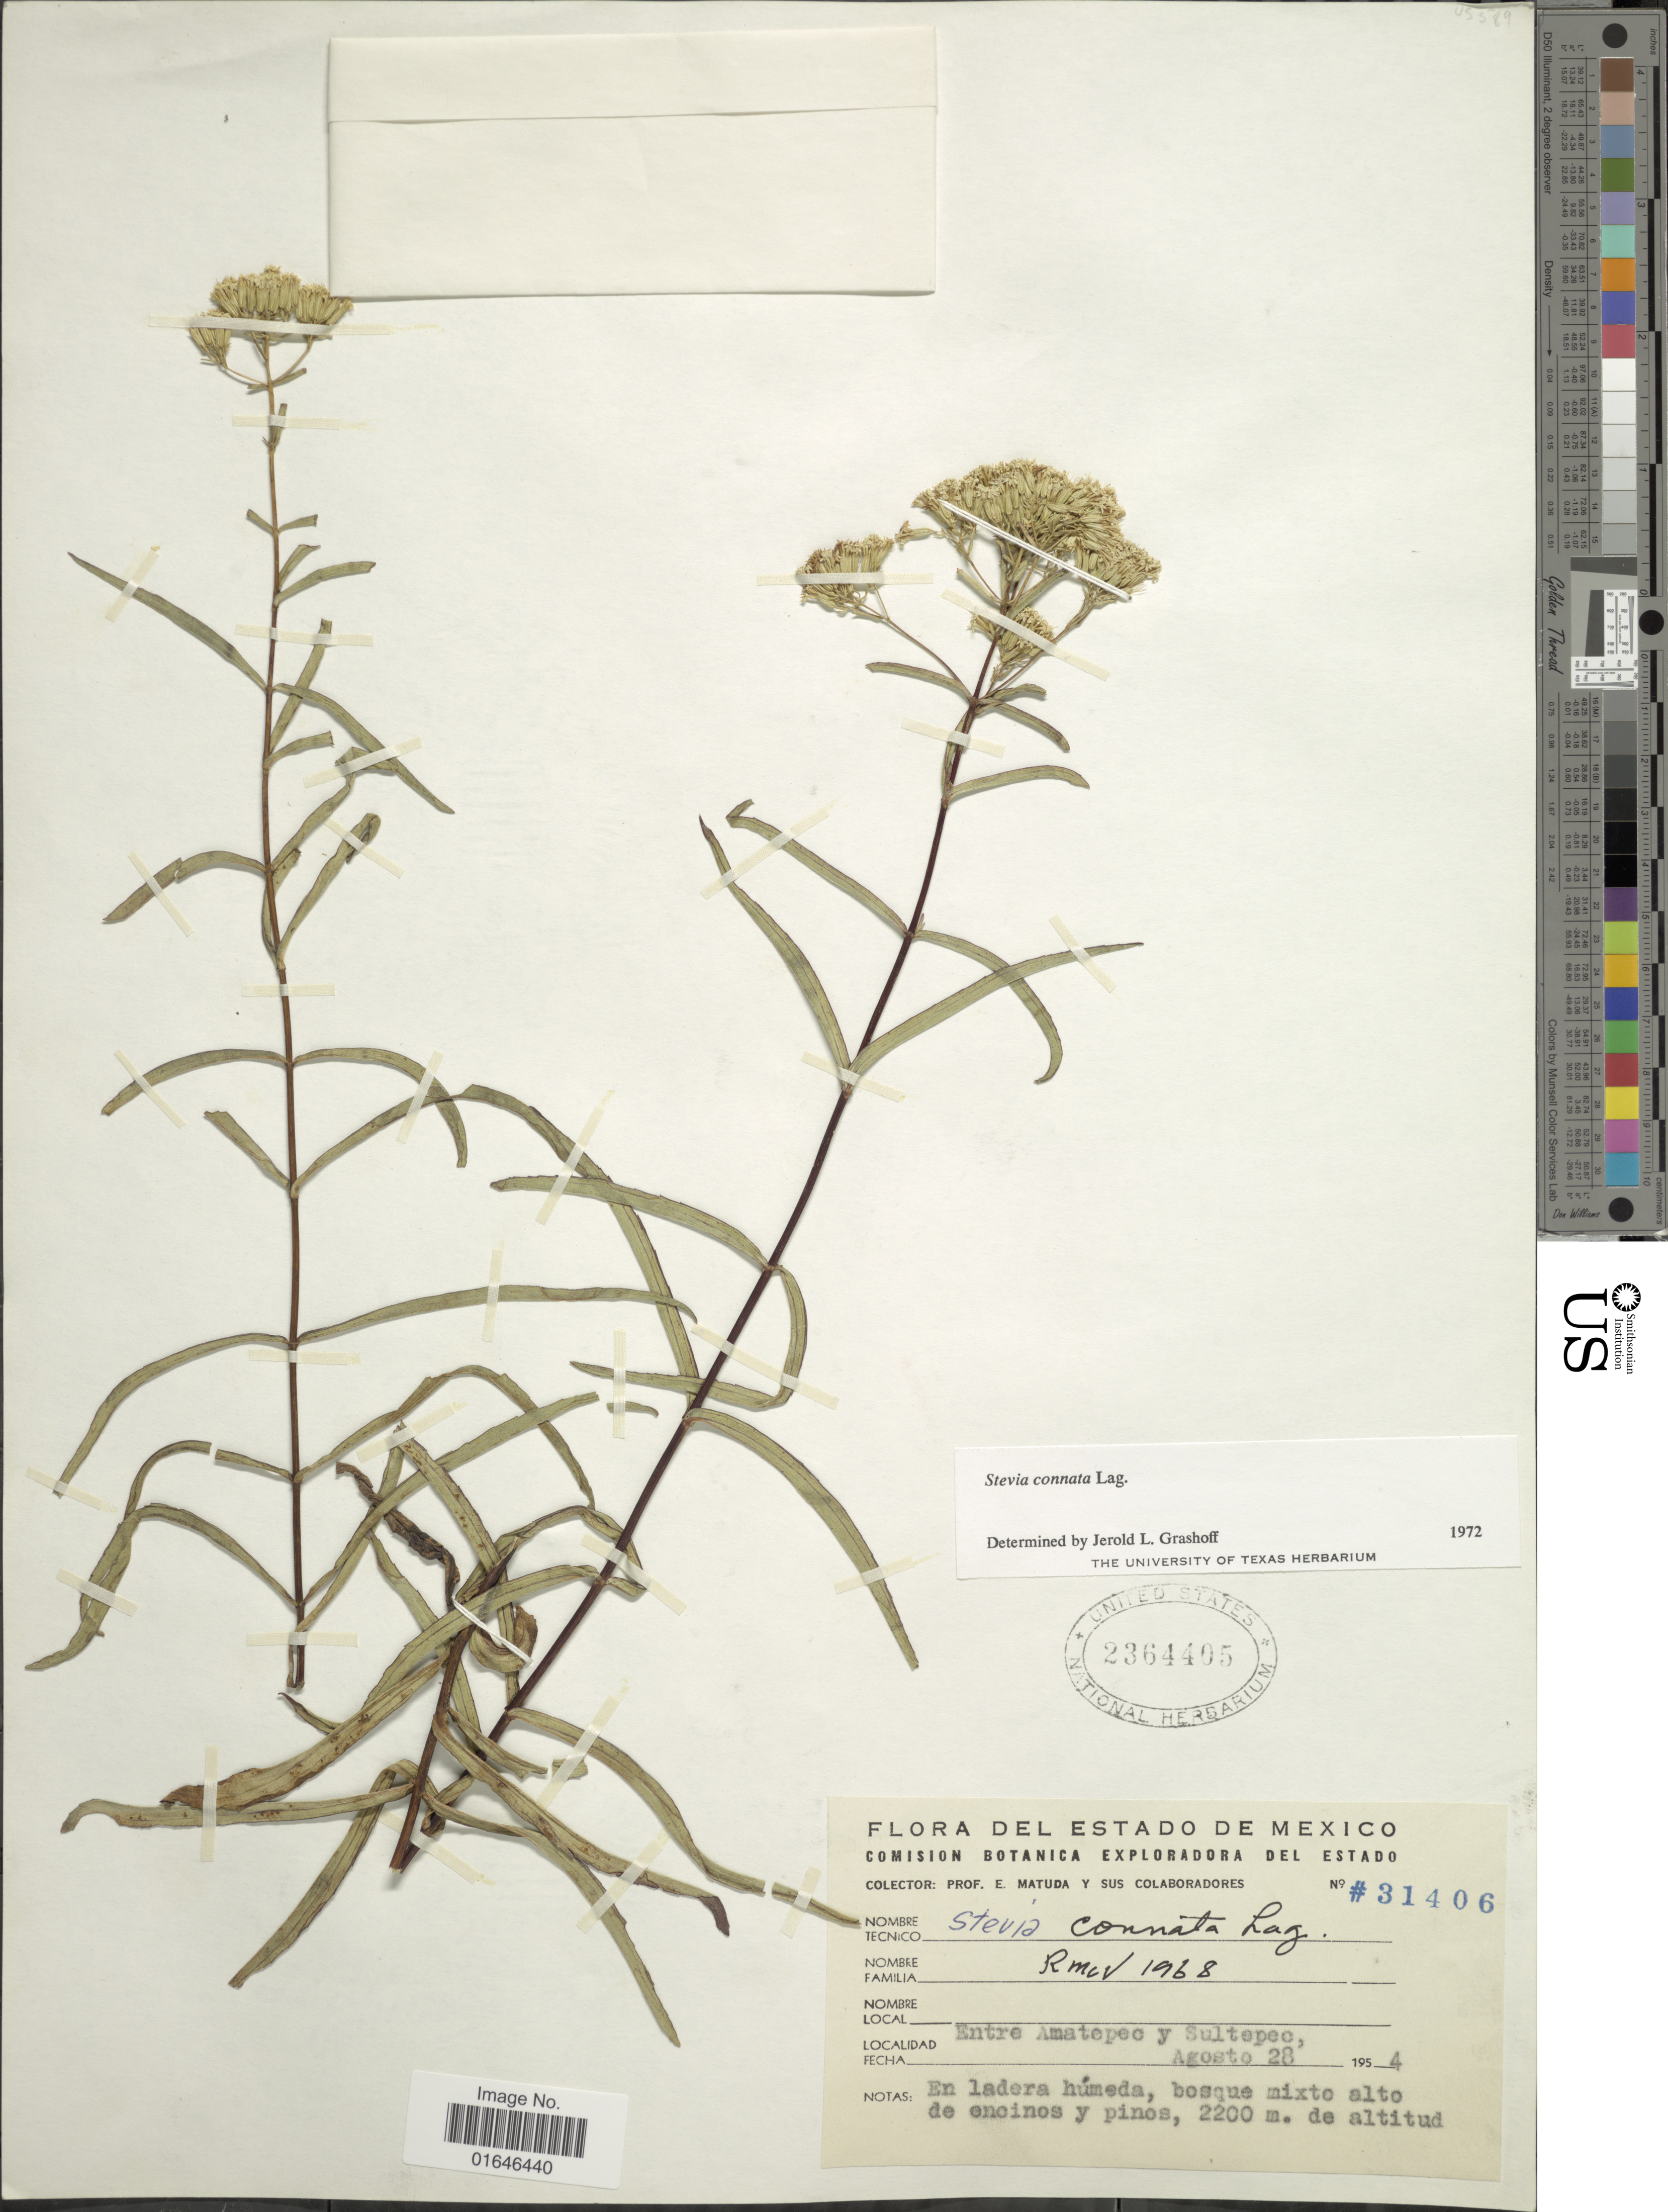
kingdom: Plantae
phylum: Tracheophyta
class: Magnoliopsida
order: Asterales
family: Asteraceae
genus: Stevia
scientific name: Stevia connata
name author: Lag.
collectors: E. Matuda & et al.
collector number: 31406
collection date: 1954-08-28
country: Mexico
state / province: México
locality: Entre Amatepec y Sultepec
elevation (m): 2200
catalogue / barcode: US 2364405